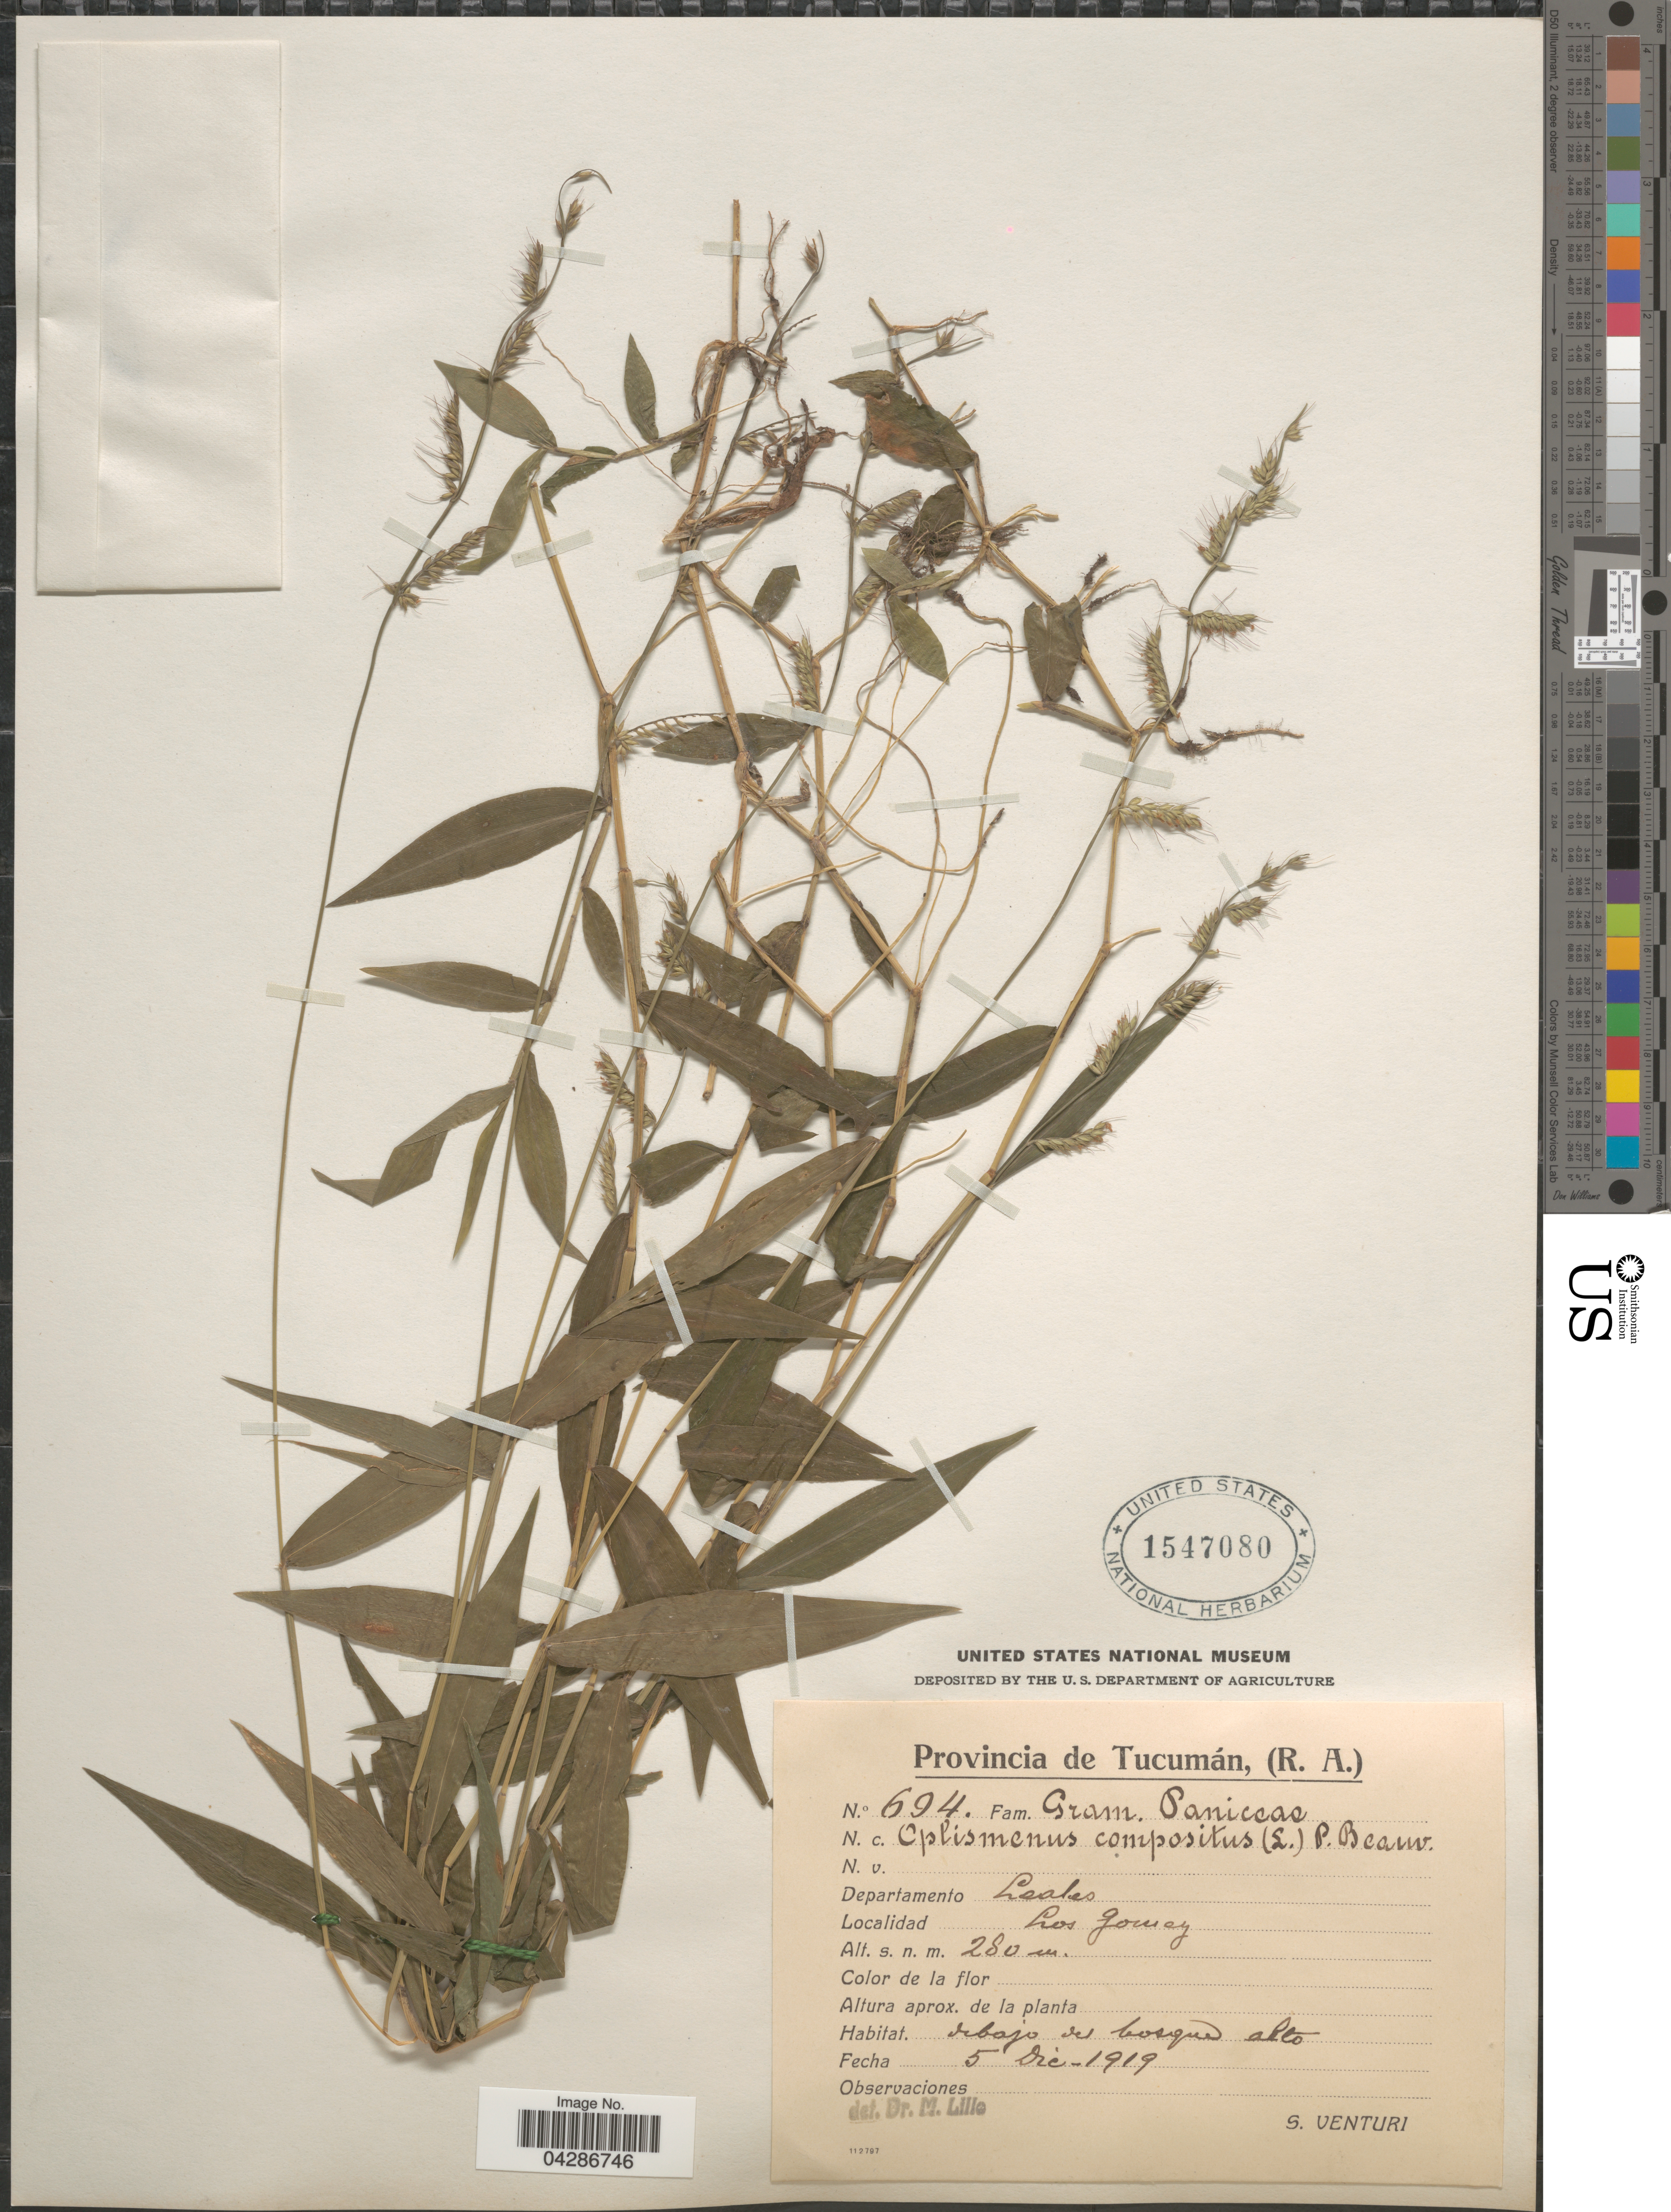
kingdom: Plantae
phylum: Tracheophyta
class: Liliopsida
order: Poales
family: Poaceae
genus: Oplismenus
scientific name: Oplismenus hirtellus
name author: (L.) P. Beauv.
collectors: S. Venturi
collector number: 694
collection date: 1919-12-05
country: Argentina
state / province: Tucuman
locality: Departamento Leales. Los Gomez.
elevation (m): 280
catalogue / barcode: US 1547080